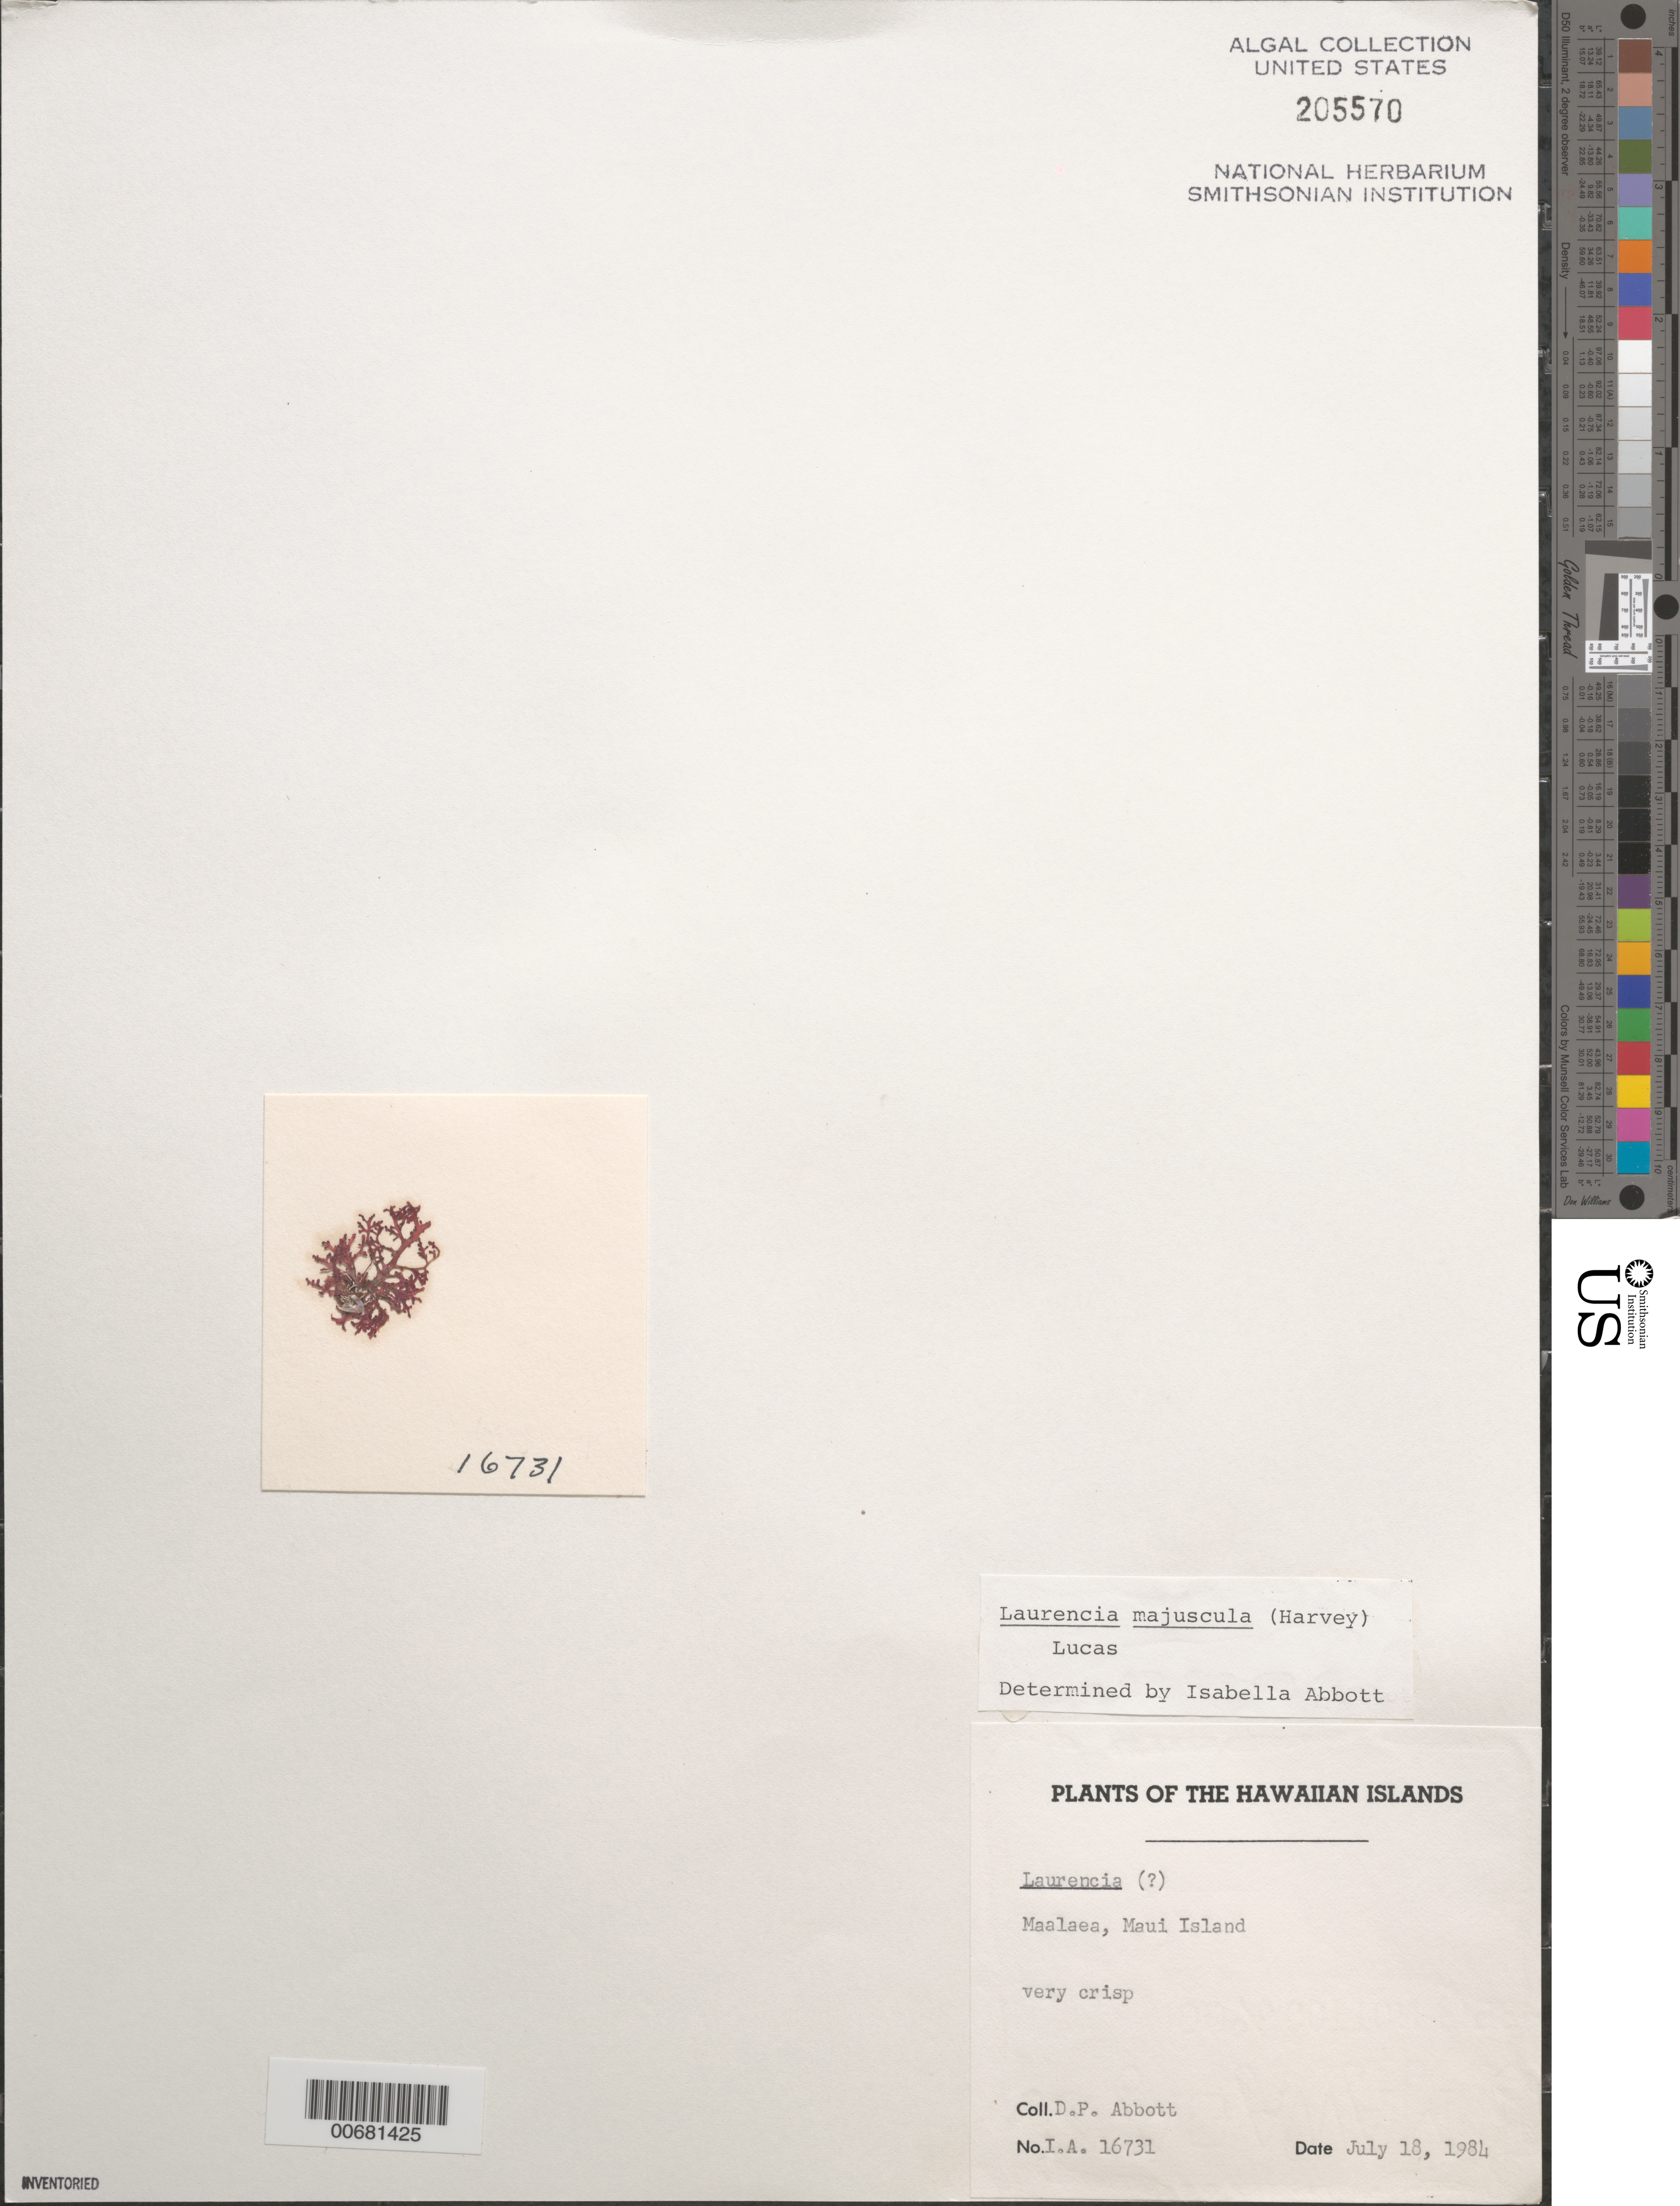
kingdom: Plantae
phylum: Rhodophyta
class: Florideophyceae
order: Ceramiales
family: Rhodomelaceae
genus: Laurencia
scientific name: Laurencia dendroidea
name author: J. Agardh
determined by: Algae name updating Project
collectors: D. P. Abbott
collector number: IAA 16731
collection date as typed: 18 Jul 1984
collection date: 1984-07-18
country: United States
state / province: Hawaii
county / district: Maui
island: Maui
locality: Ma'alaea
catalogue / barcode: US 205570